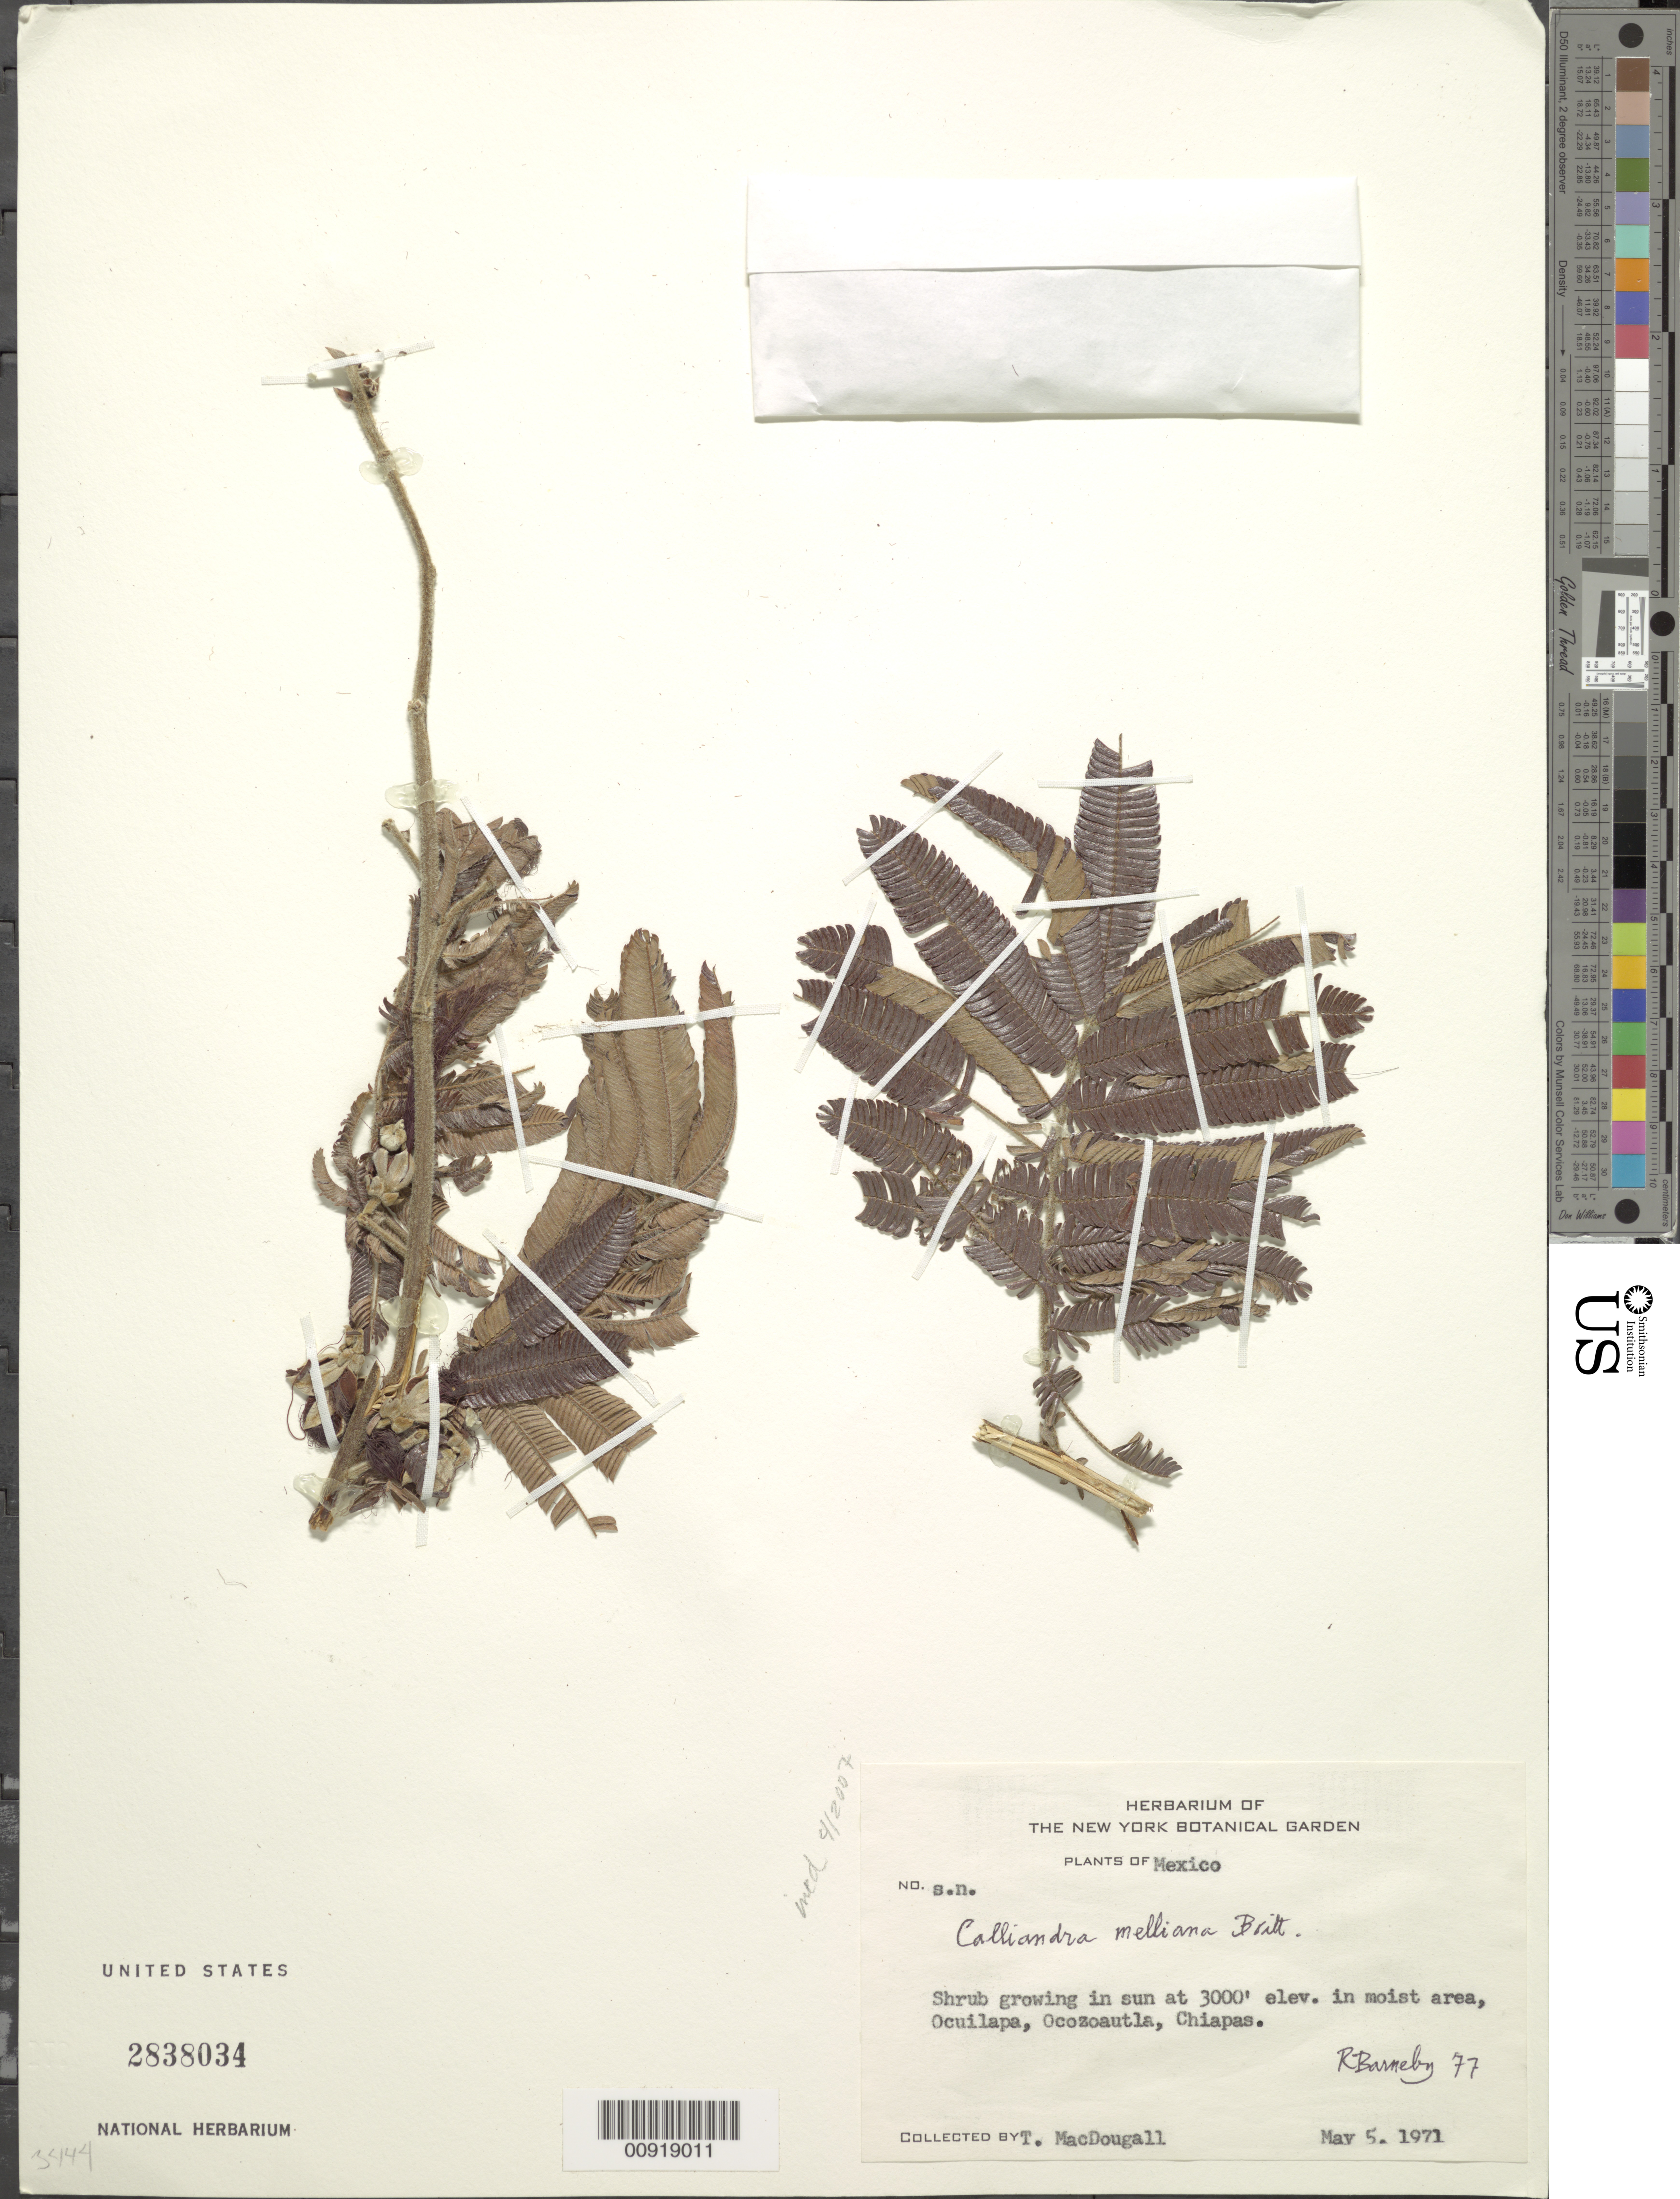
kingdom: Plantae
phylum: Tracheophyta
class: Magnoliopsida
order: Fabales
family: Fabaceae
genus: Calliandra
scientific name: Calliandra sp.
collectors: T. Macdougall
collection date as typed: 05 May 1977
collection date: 1977-05-05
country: Mexico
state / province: Chiapas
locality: Ocuilapa, Ocozoautla (possibly Ocozocuautla), Chiapas.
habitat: Growing in sun, in moist area.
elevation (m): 914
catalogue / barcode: US 2838034